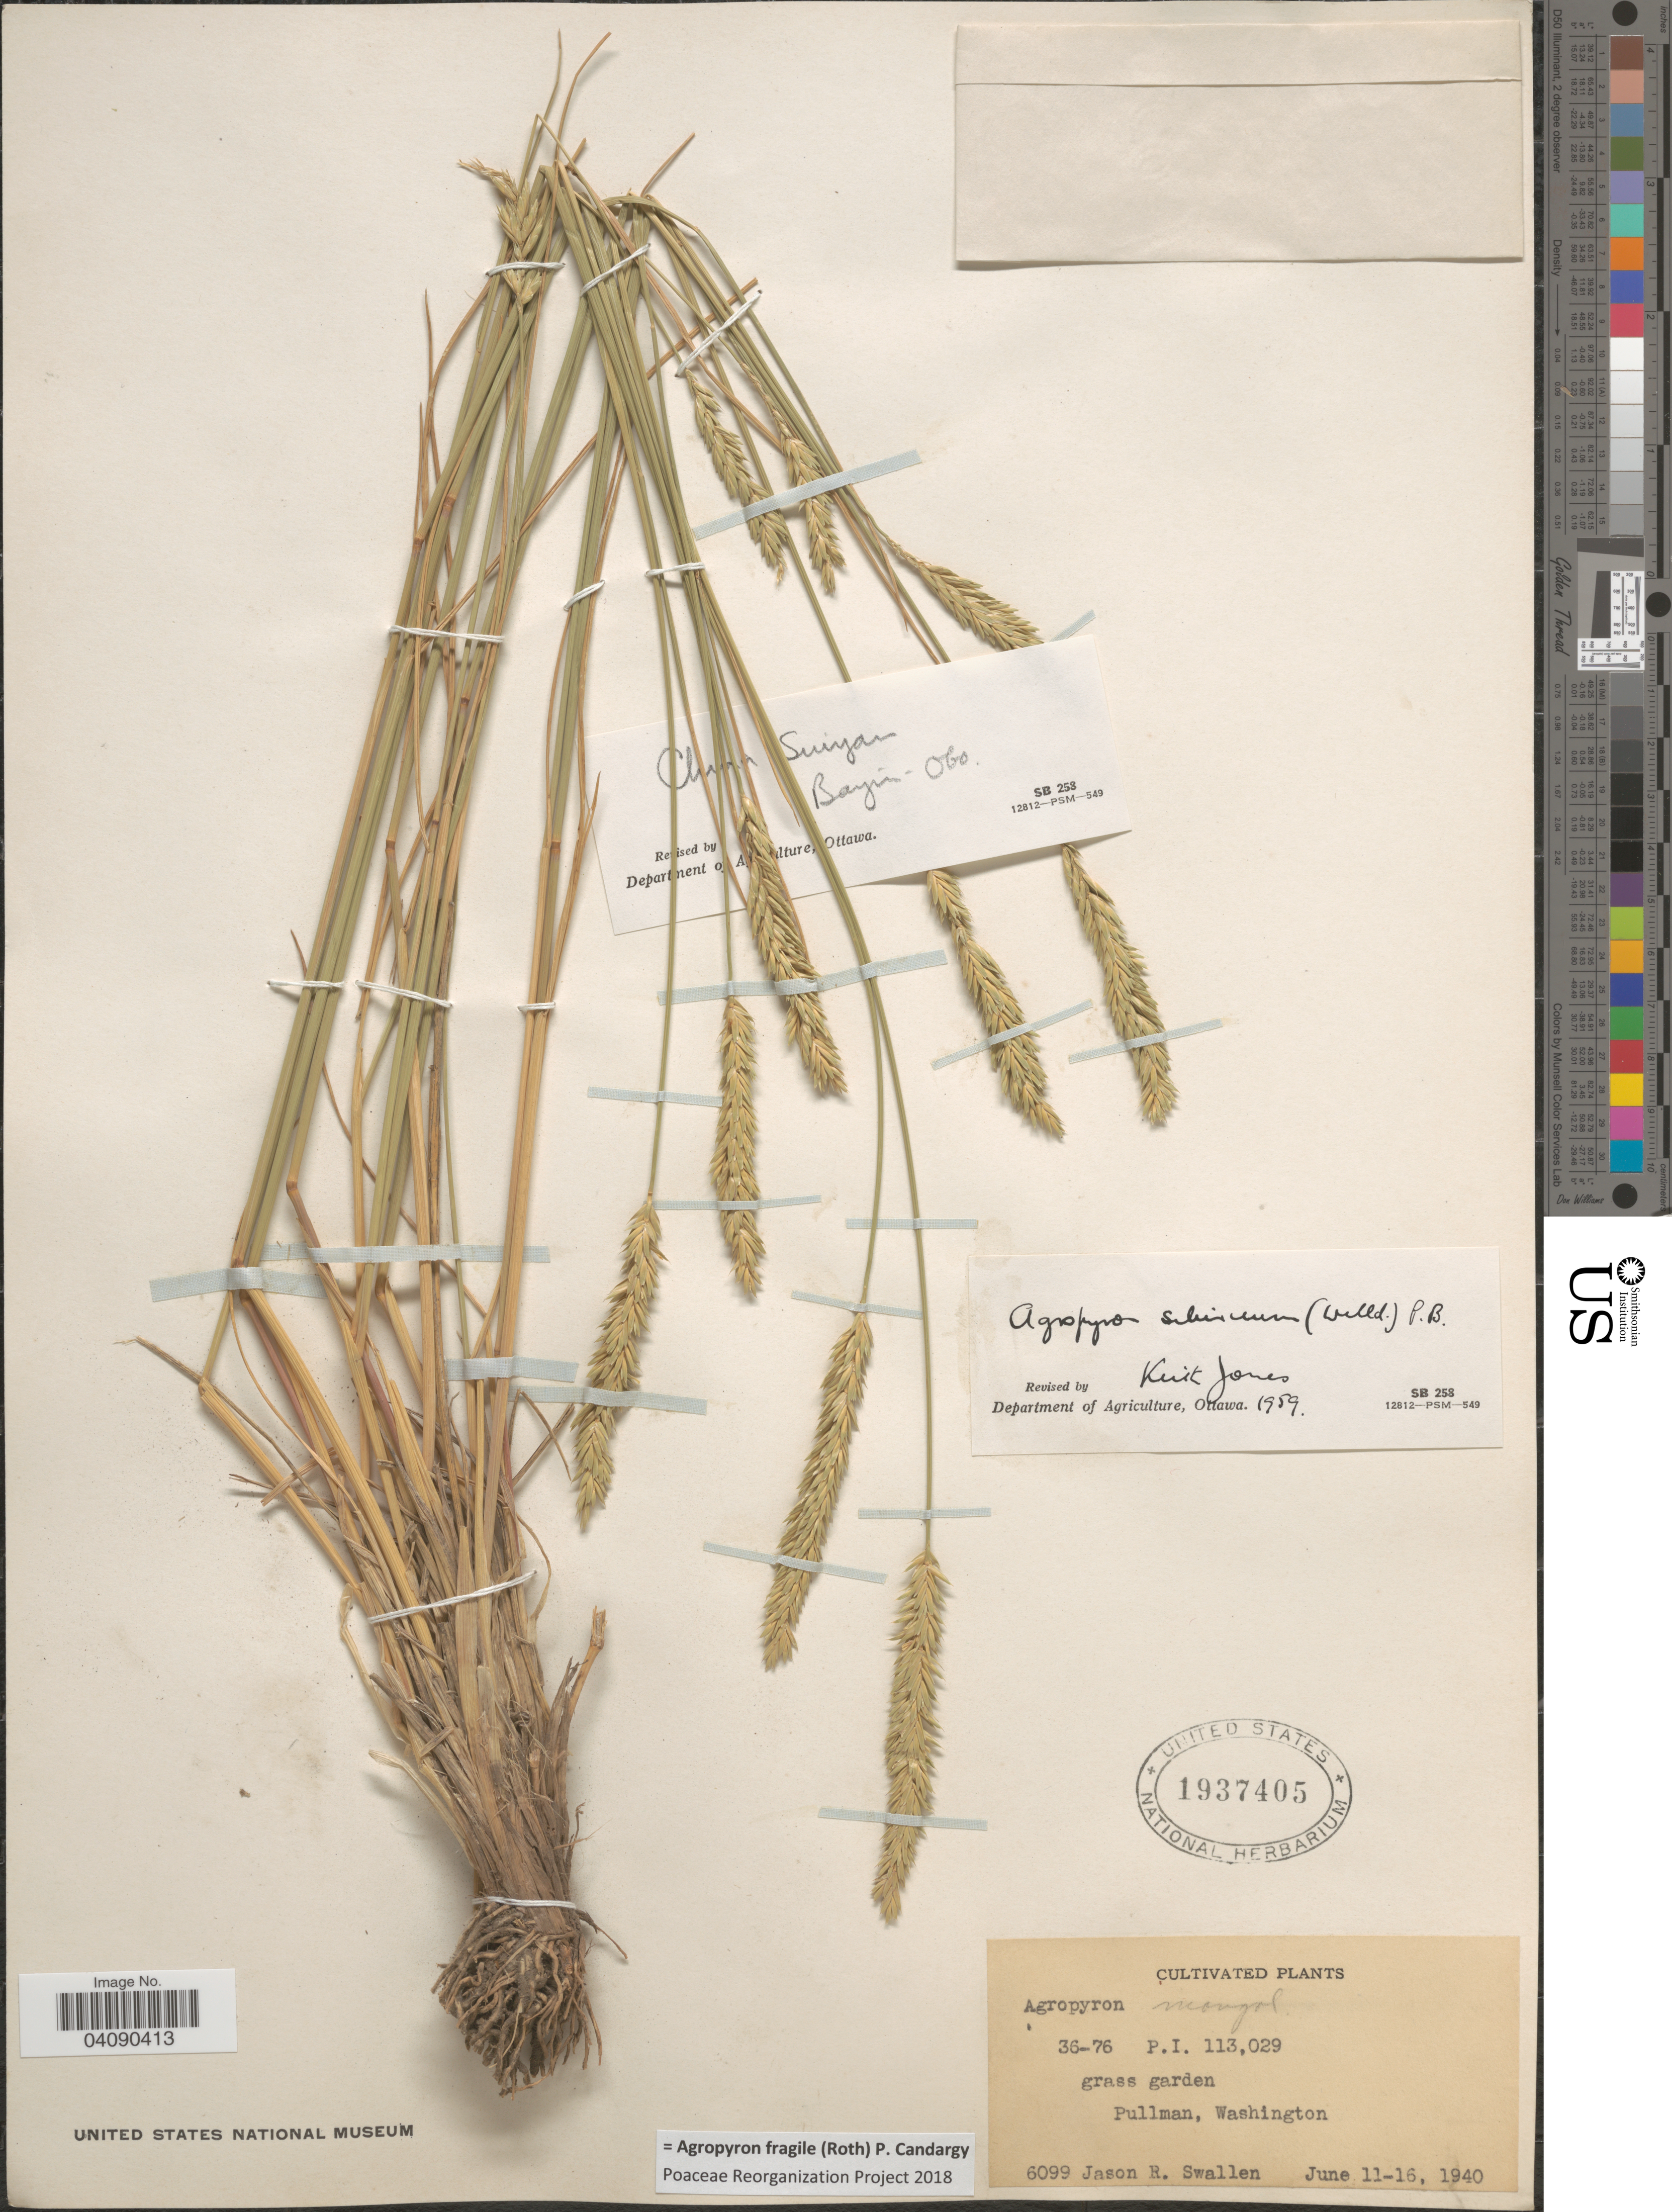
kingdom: Plantae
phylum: Tracheophyta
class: Liliopsida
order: Poales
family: Poaceae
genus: Agropyron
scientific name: Agropyron fragile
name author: (Roth) Candargy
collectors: J. R. Swallen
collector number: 6099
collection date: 1940-06-11/1940-06-16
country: United States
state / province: Washington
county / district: Whitman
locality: Grass garden. Pullman.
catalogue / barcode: US 1937405